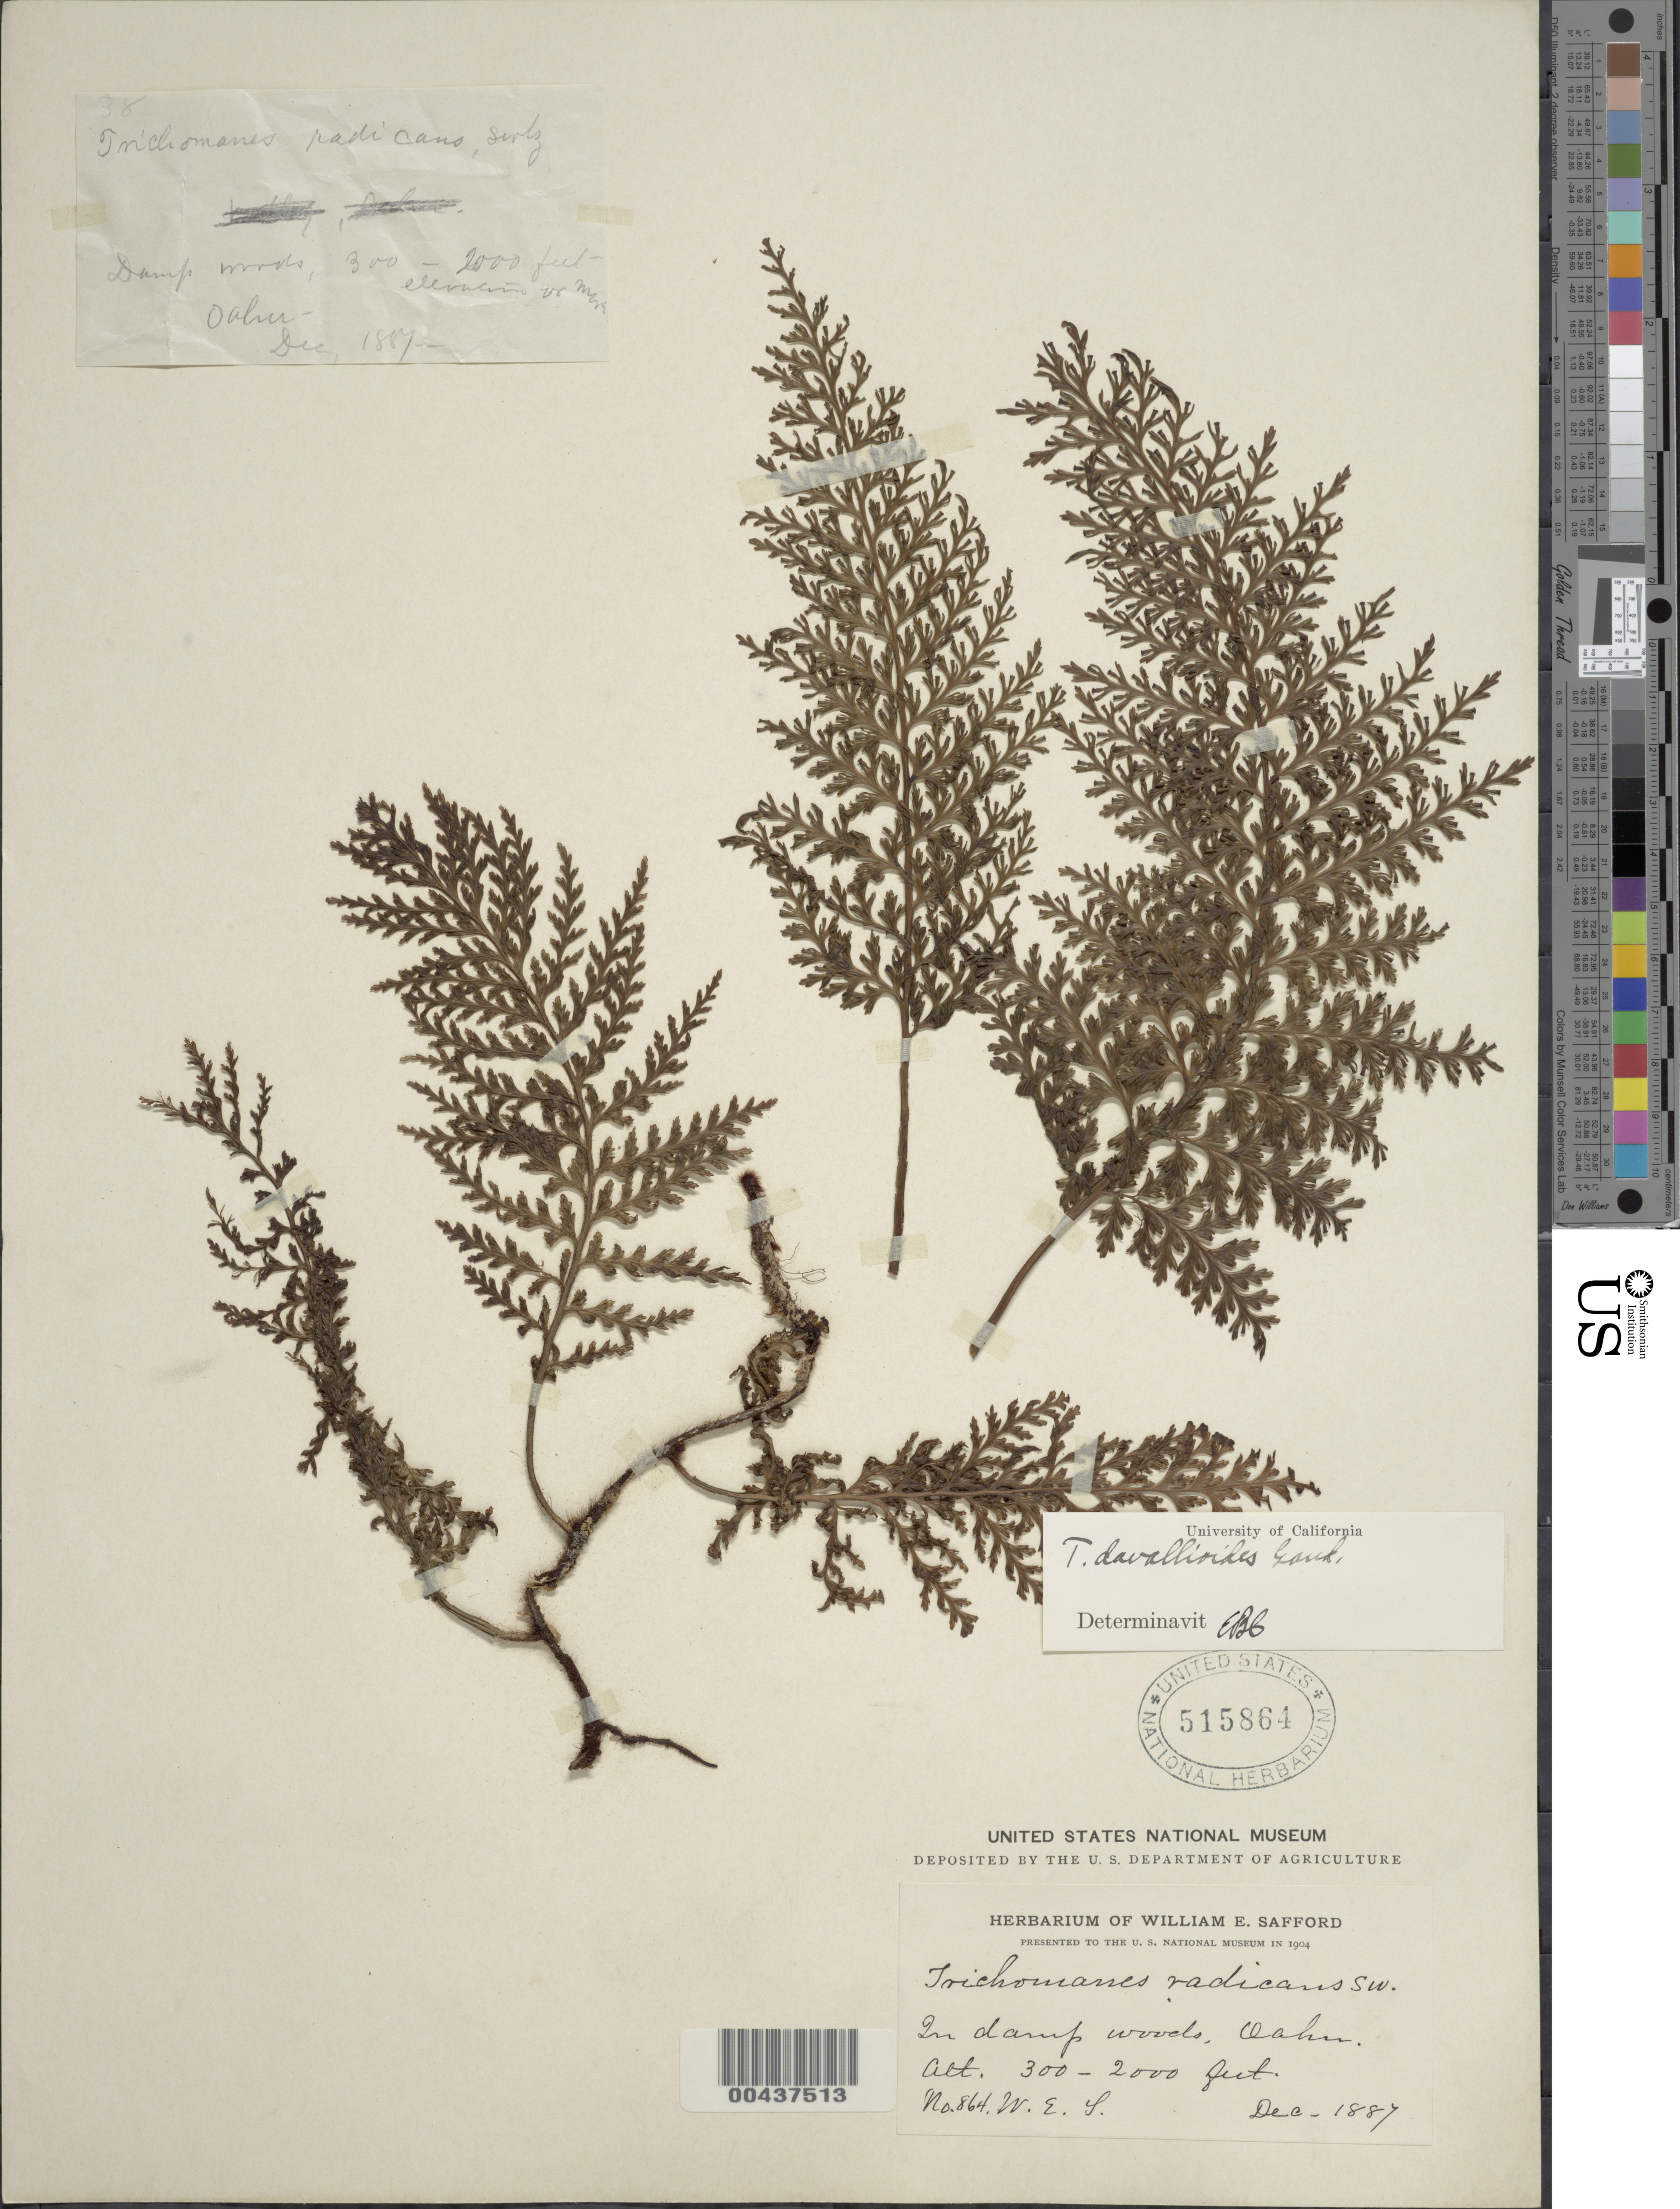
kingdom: Plantae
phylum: Tracheophyta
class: Polypodiopsida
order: Hymenophyllales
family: Hymenophyllaceae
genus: Vandenboschia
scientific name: Vandenboschia davallioides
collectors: W. E. Safford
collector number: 864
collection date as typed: Dec 1887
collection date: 1887-12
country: United States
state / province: Hawaii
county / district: Honolulu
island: Oahu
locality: Oahu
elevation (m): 91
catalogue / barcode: US 515864